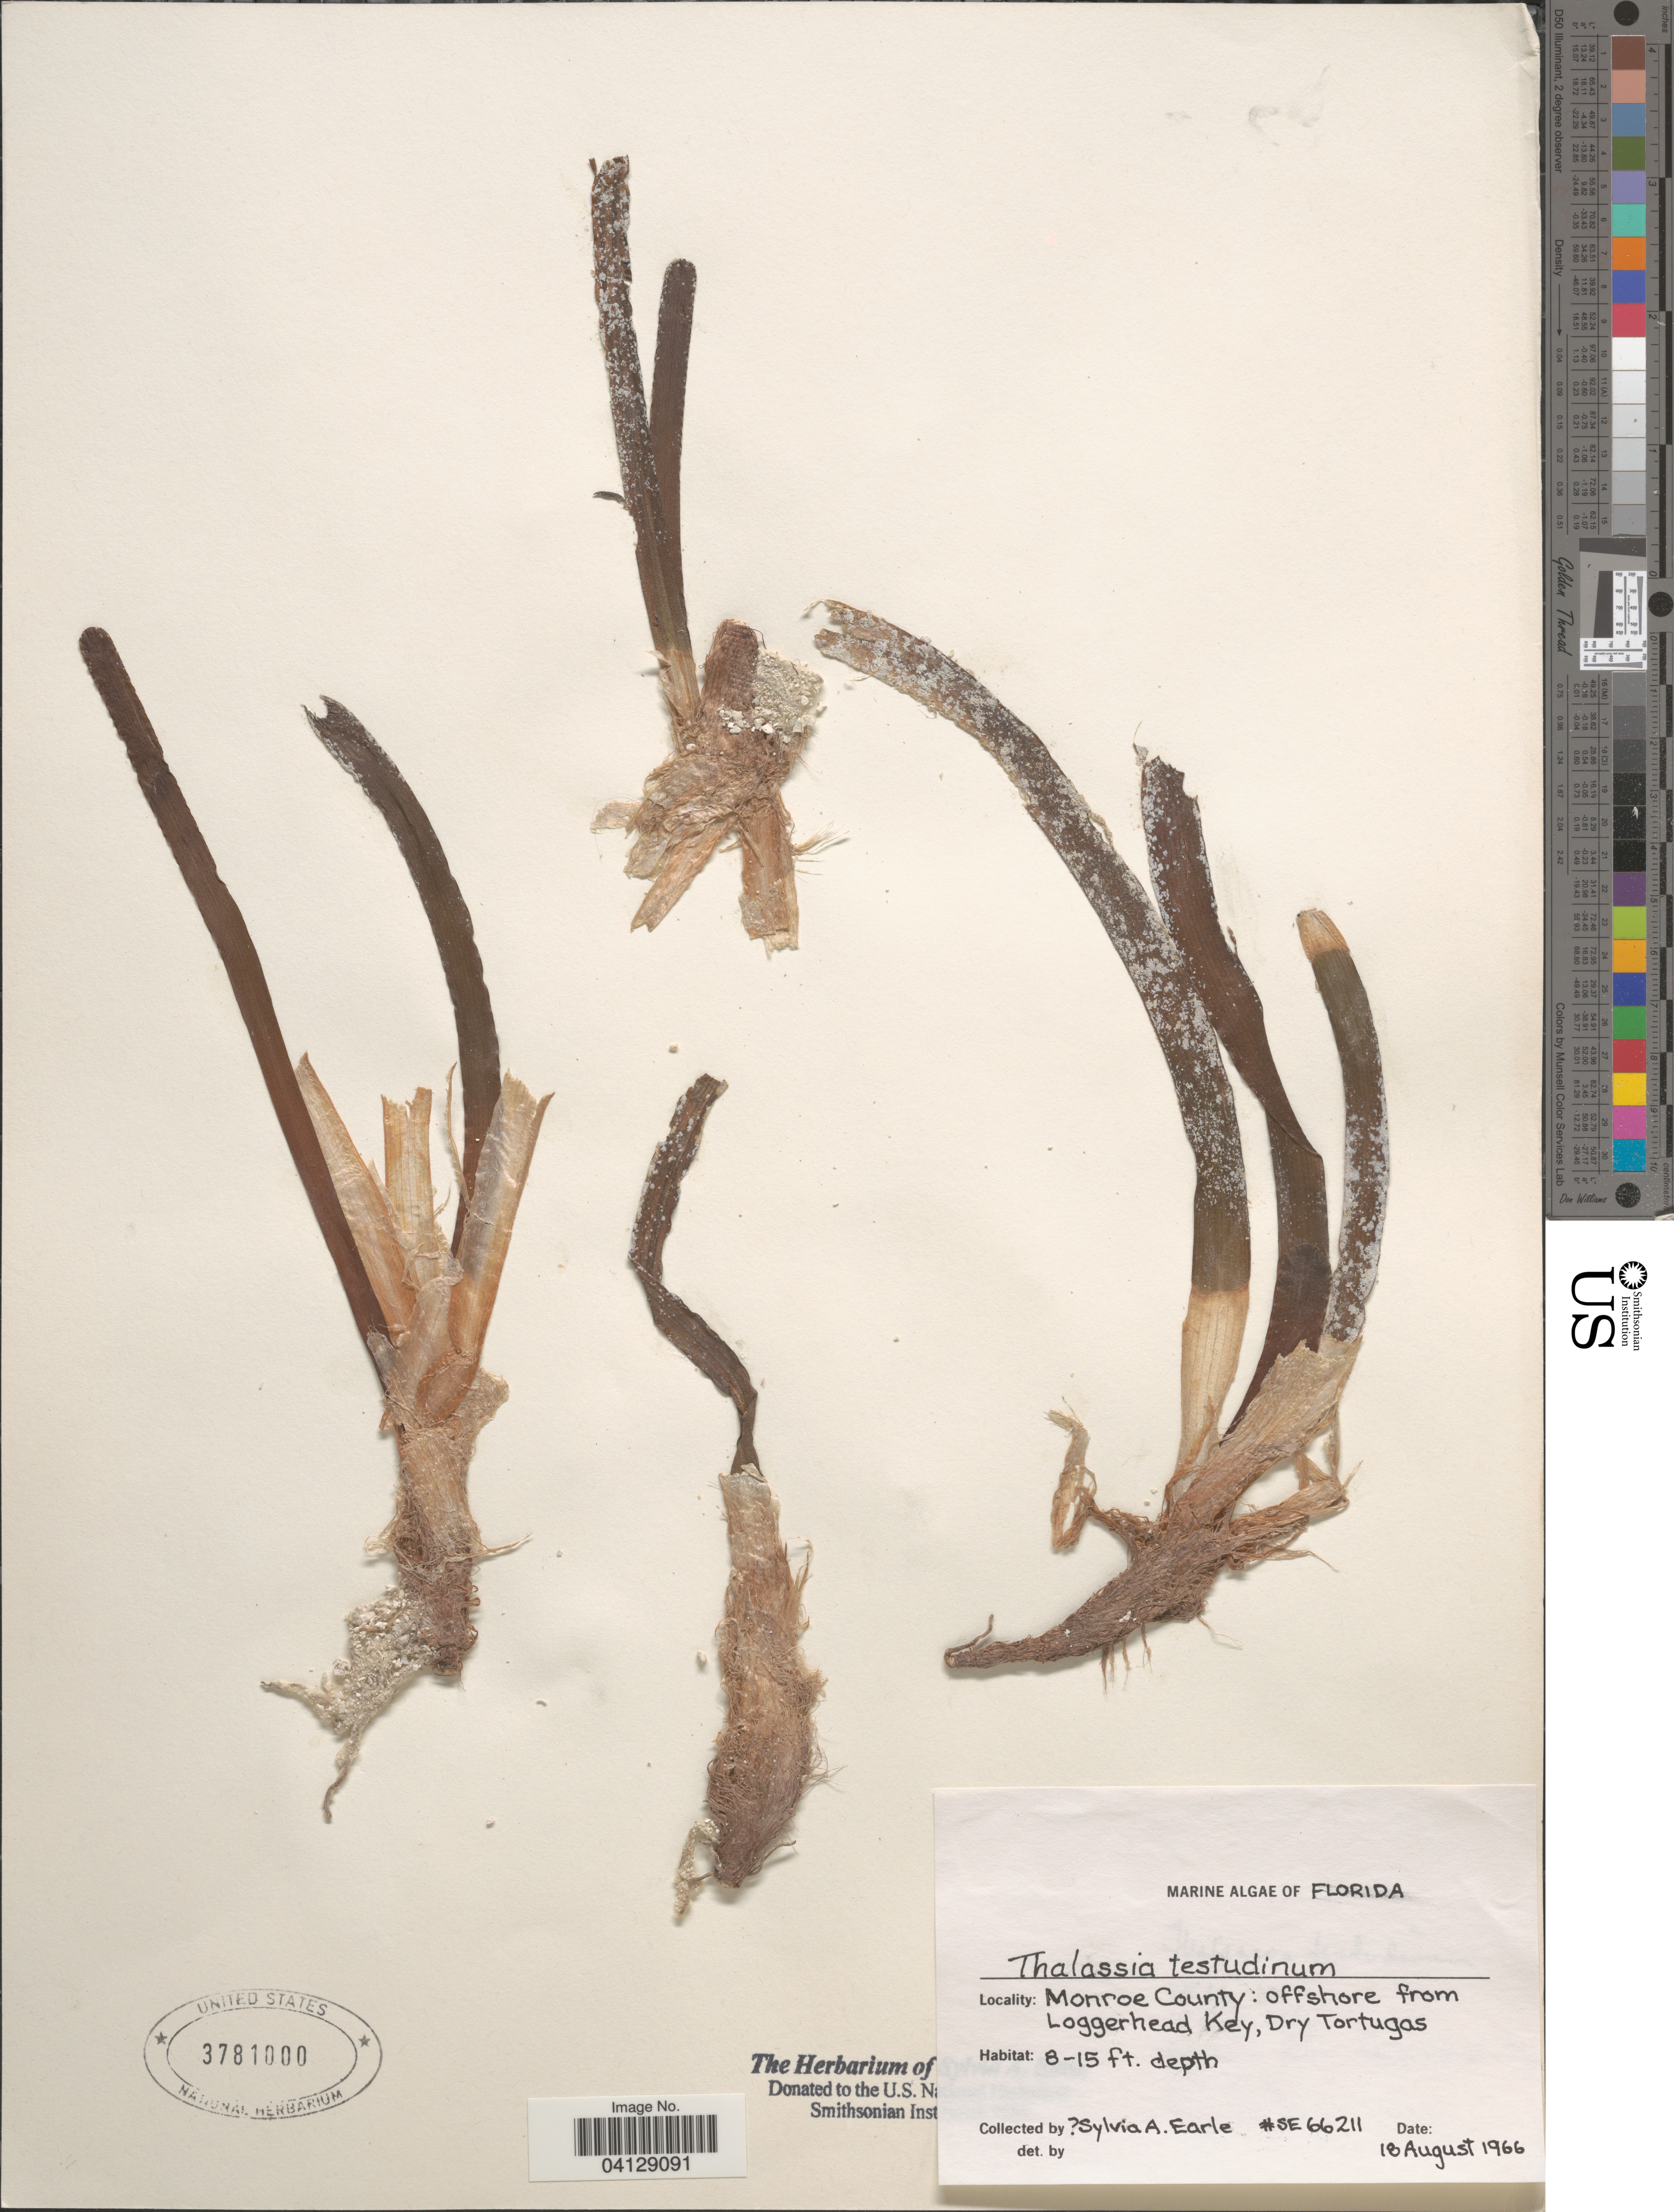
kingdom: Plantae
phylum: Tracheophyta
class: Liliopsida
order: Alismatales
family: Hydrocharitaceae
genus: Thalassia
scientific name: Thalassia testudinum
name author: Banks & Sol. ex K.D. Koenig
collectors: S. A. Earle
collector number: SE66211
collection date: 1966-08-18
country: United States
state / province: Florida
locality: Monroe County: offshore from Loggerhead Key, Dry Tortugas.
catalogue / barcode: US 3781000